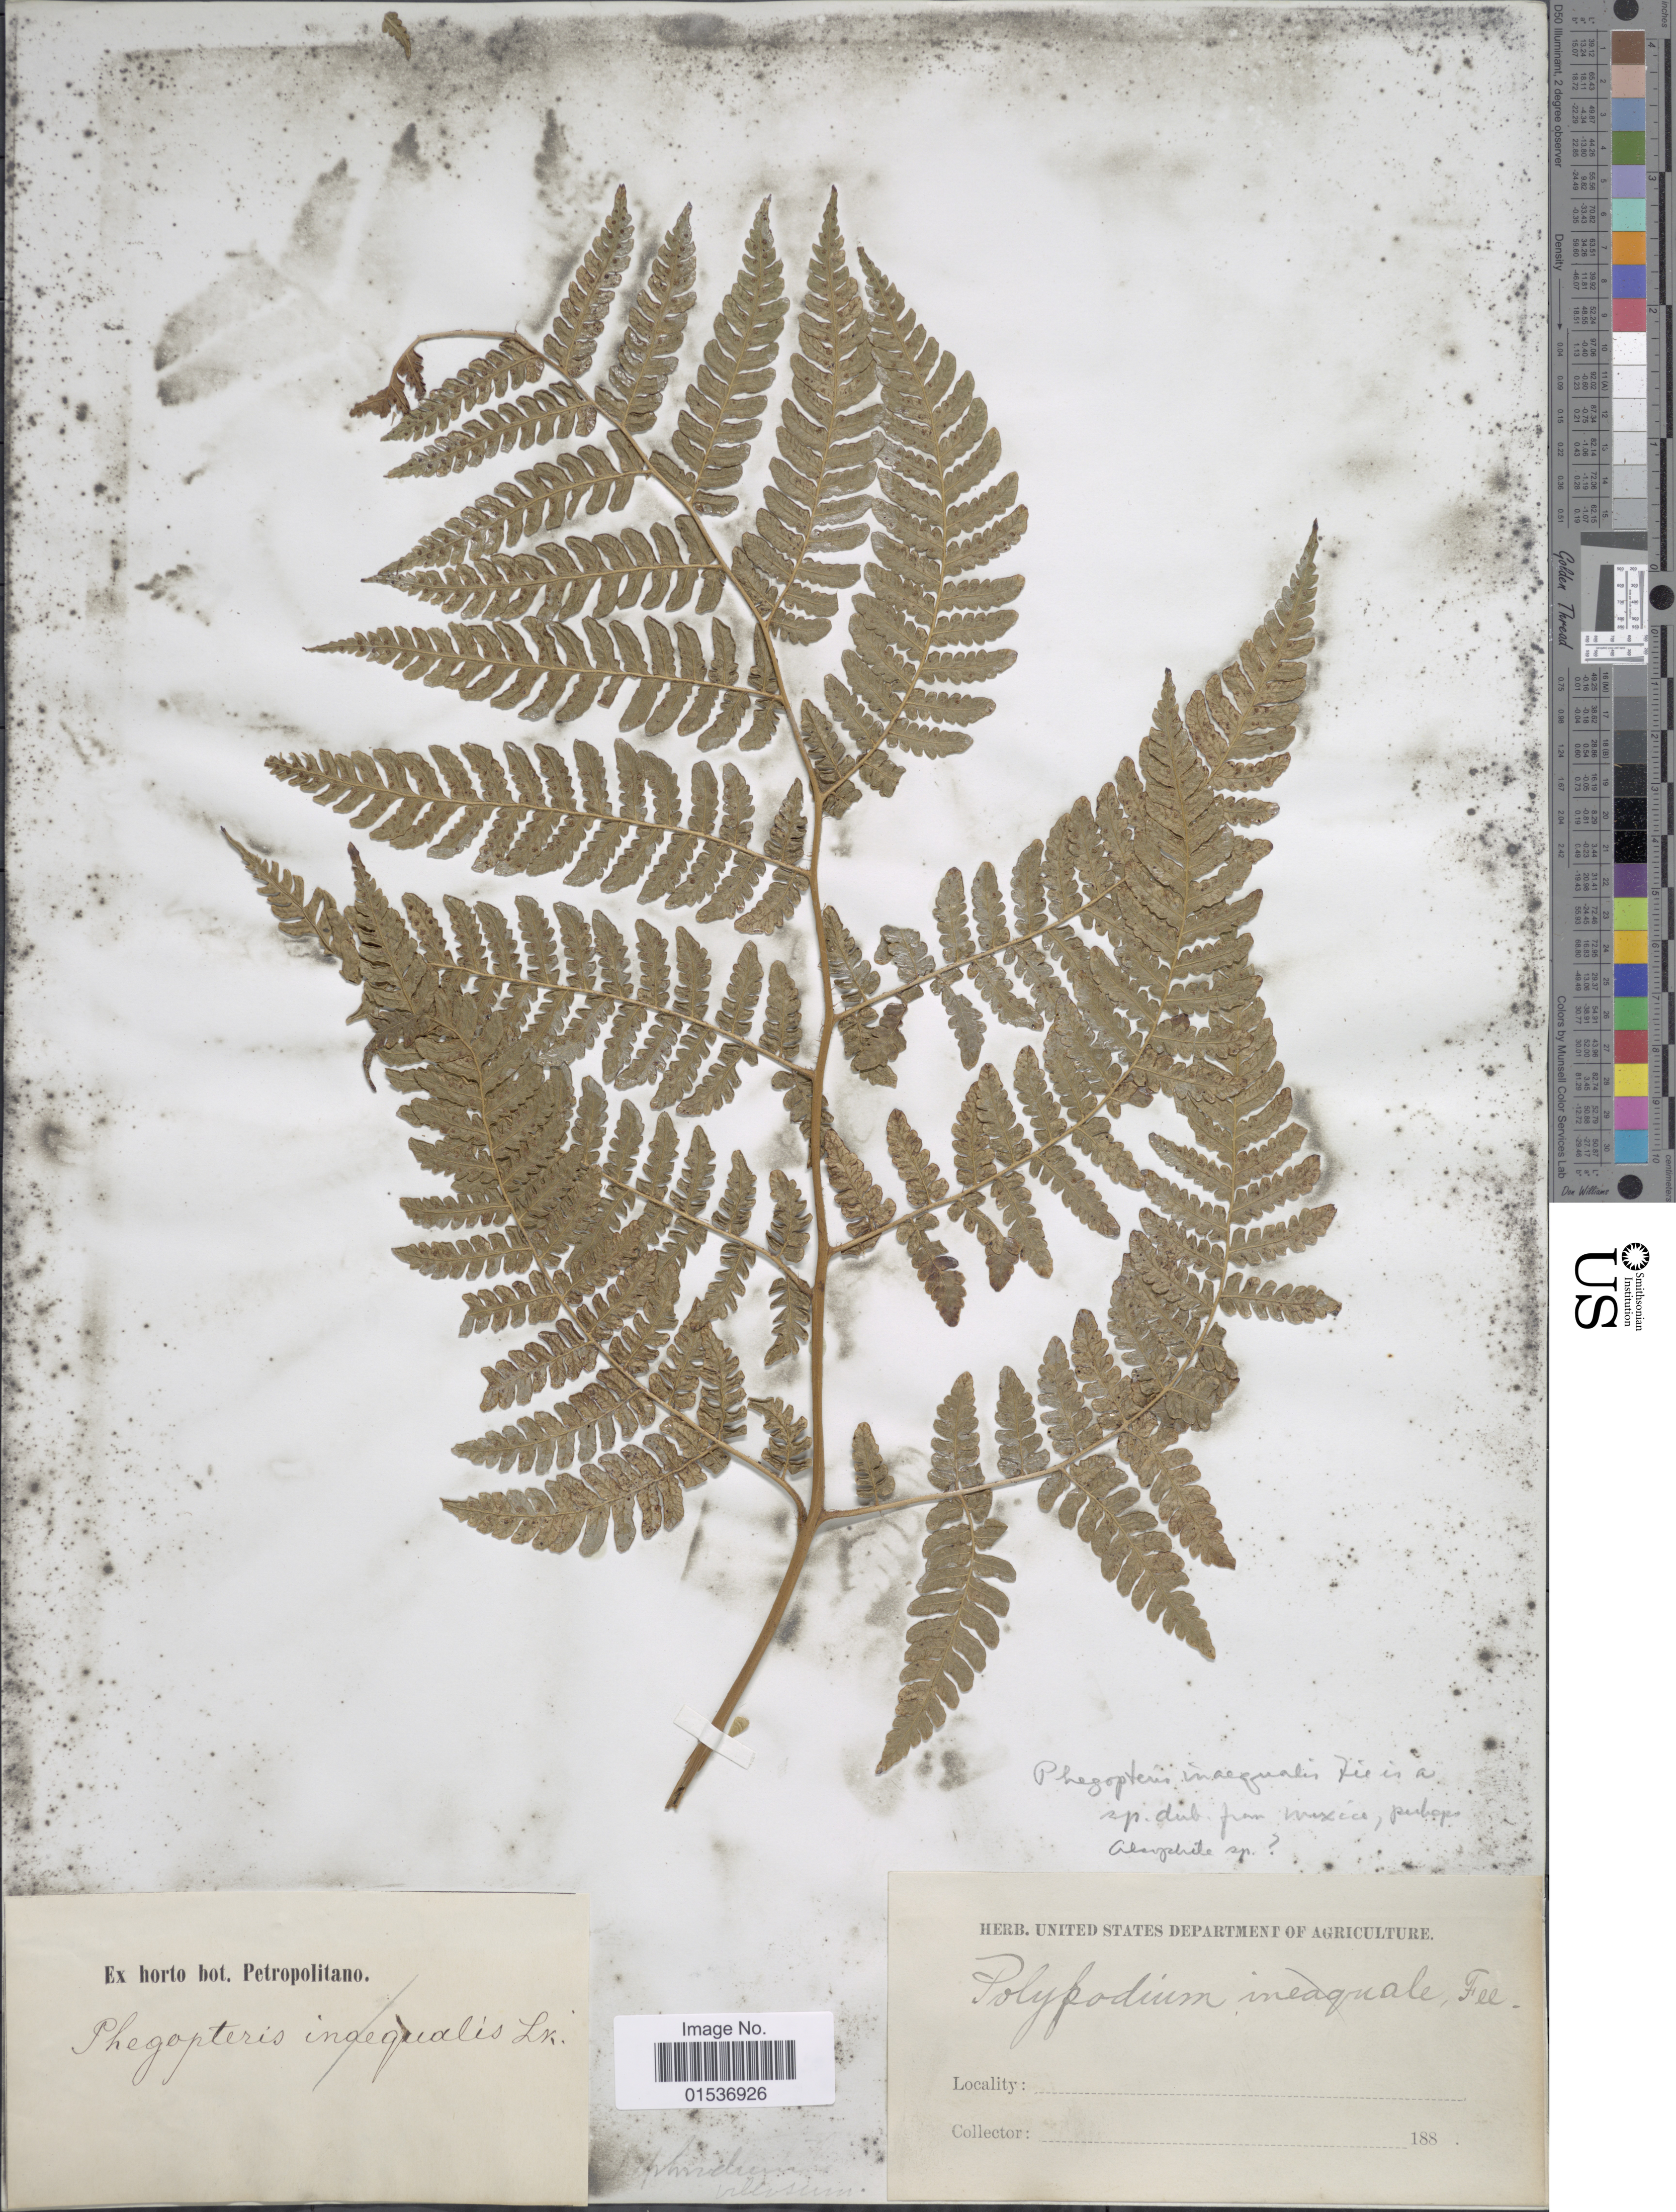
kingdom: Plantae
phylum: Tracheophyta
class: Polypodiopsida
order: Polypodiales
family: Thelypteridaceae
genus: Thelypteris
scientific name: Thelypteris sp.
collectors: U.S. Department of Agriculture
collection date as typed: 188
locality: Horto bot. Petropolitano [unsure placement]